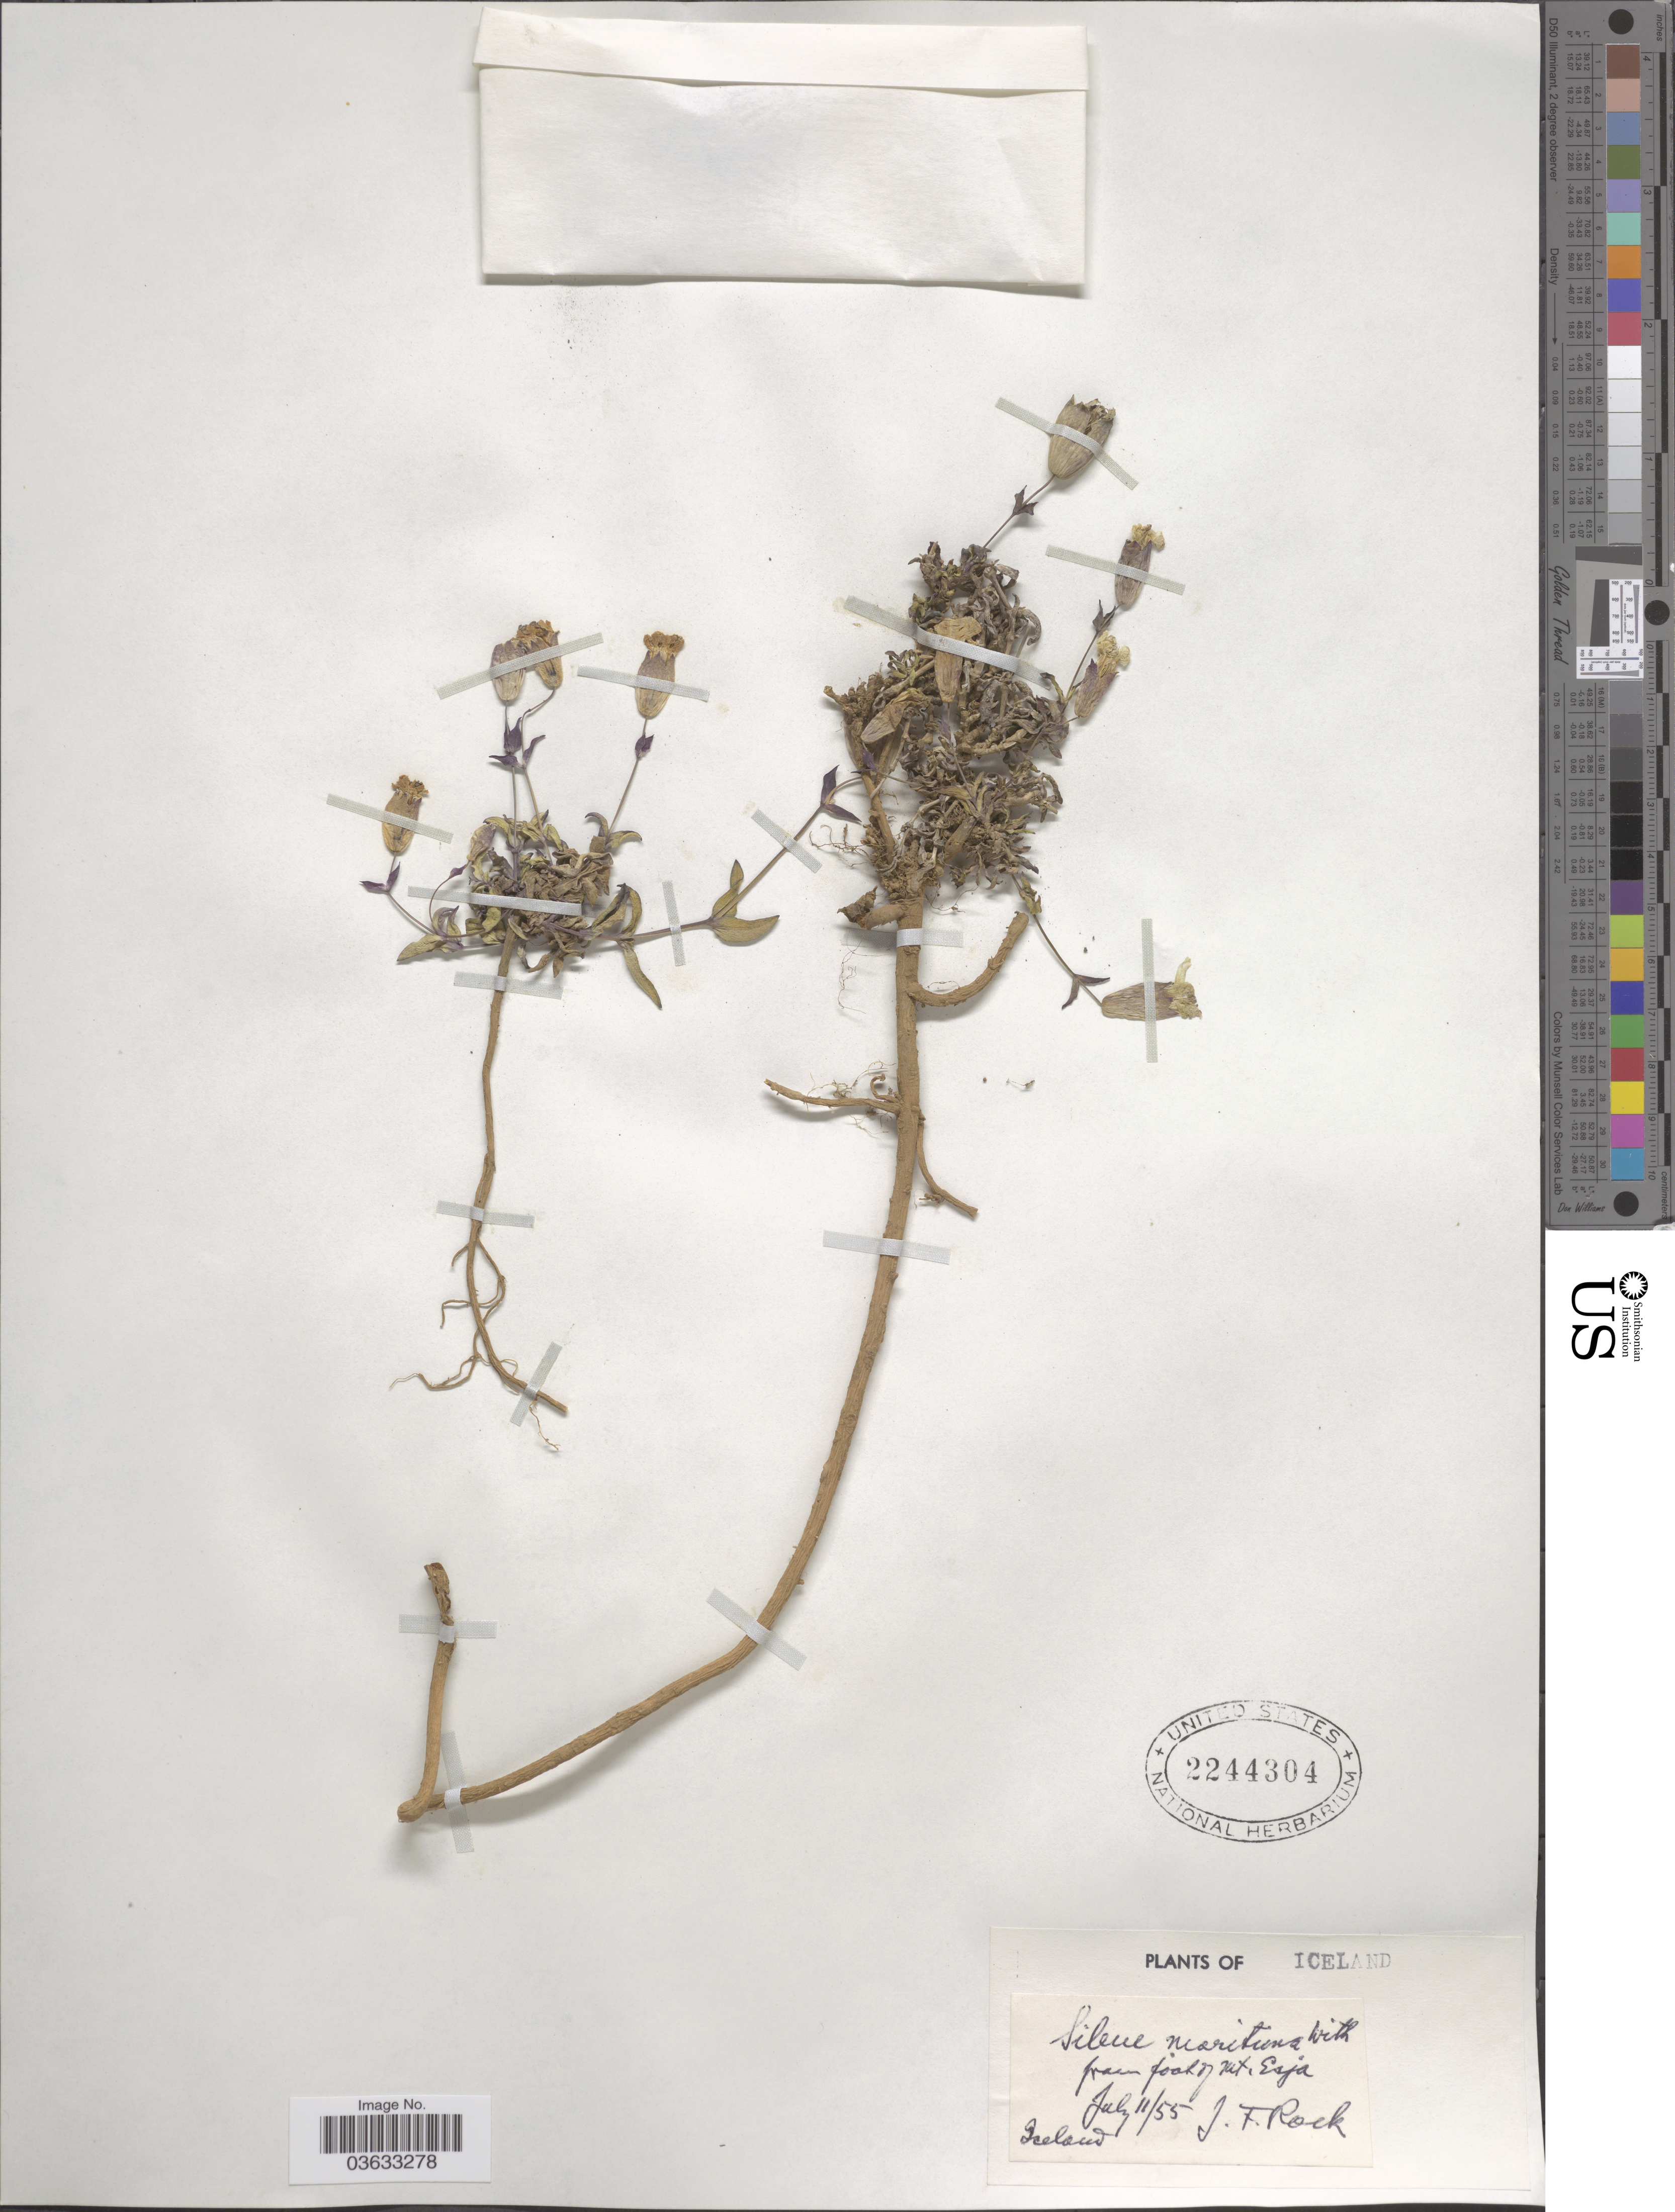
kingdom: Plantae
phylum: Tracheophyta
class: Magnoliopsida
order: Caryophyllales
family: Caryophyllaceae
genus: Silene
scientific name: Silene maritima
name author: With.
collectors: J. Rock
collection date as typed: Transcribed d/m/y: 11/7/55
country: Iceland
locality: From foot of Mt. Esja.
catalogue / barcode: US 2244304